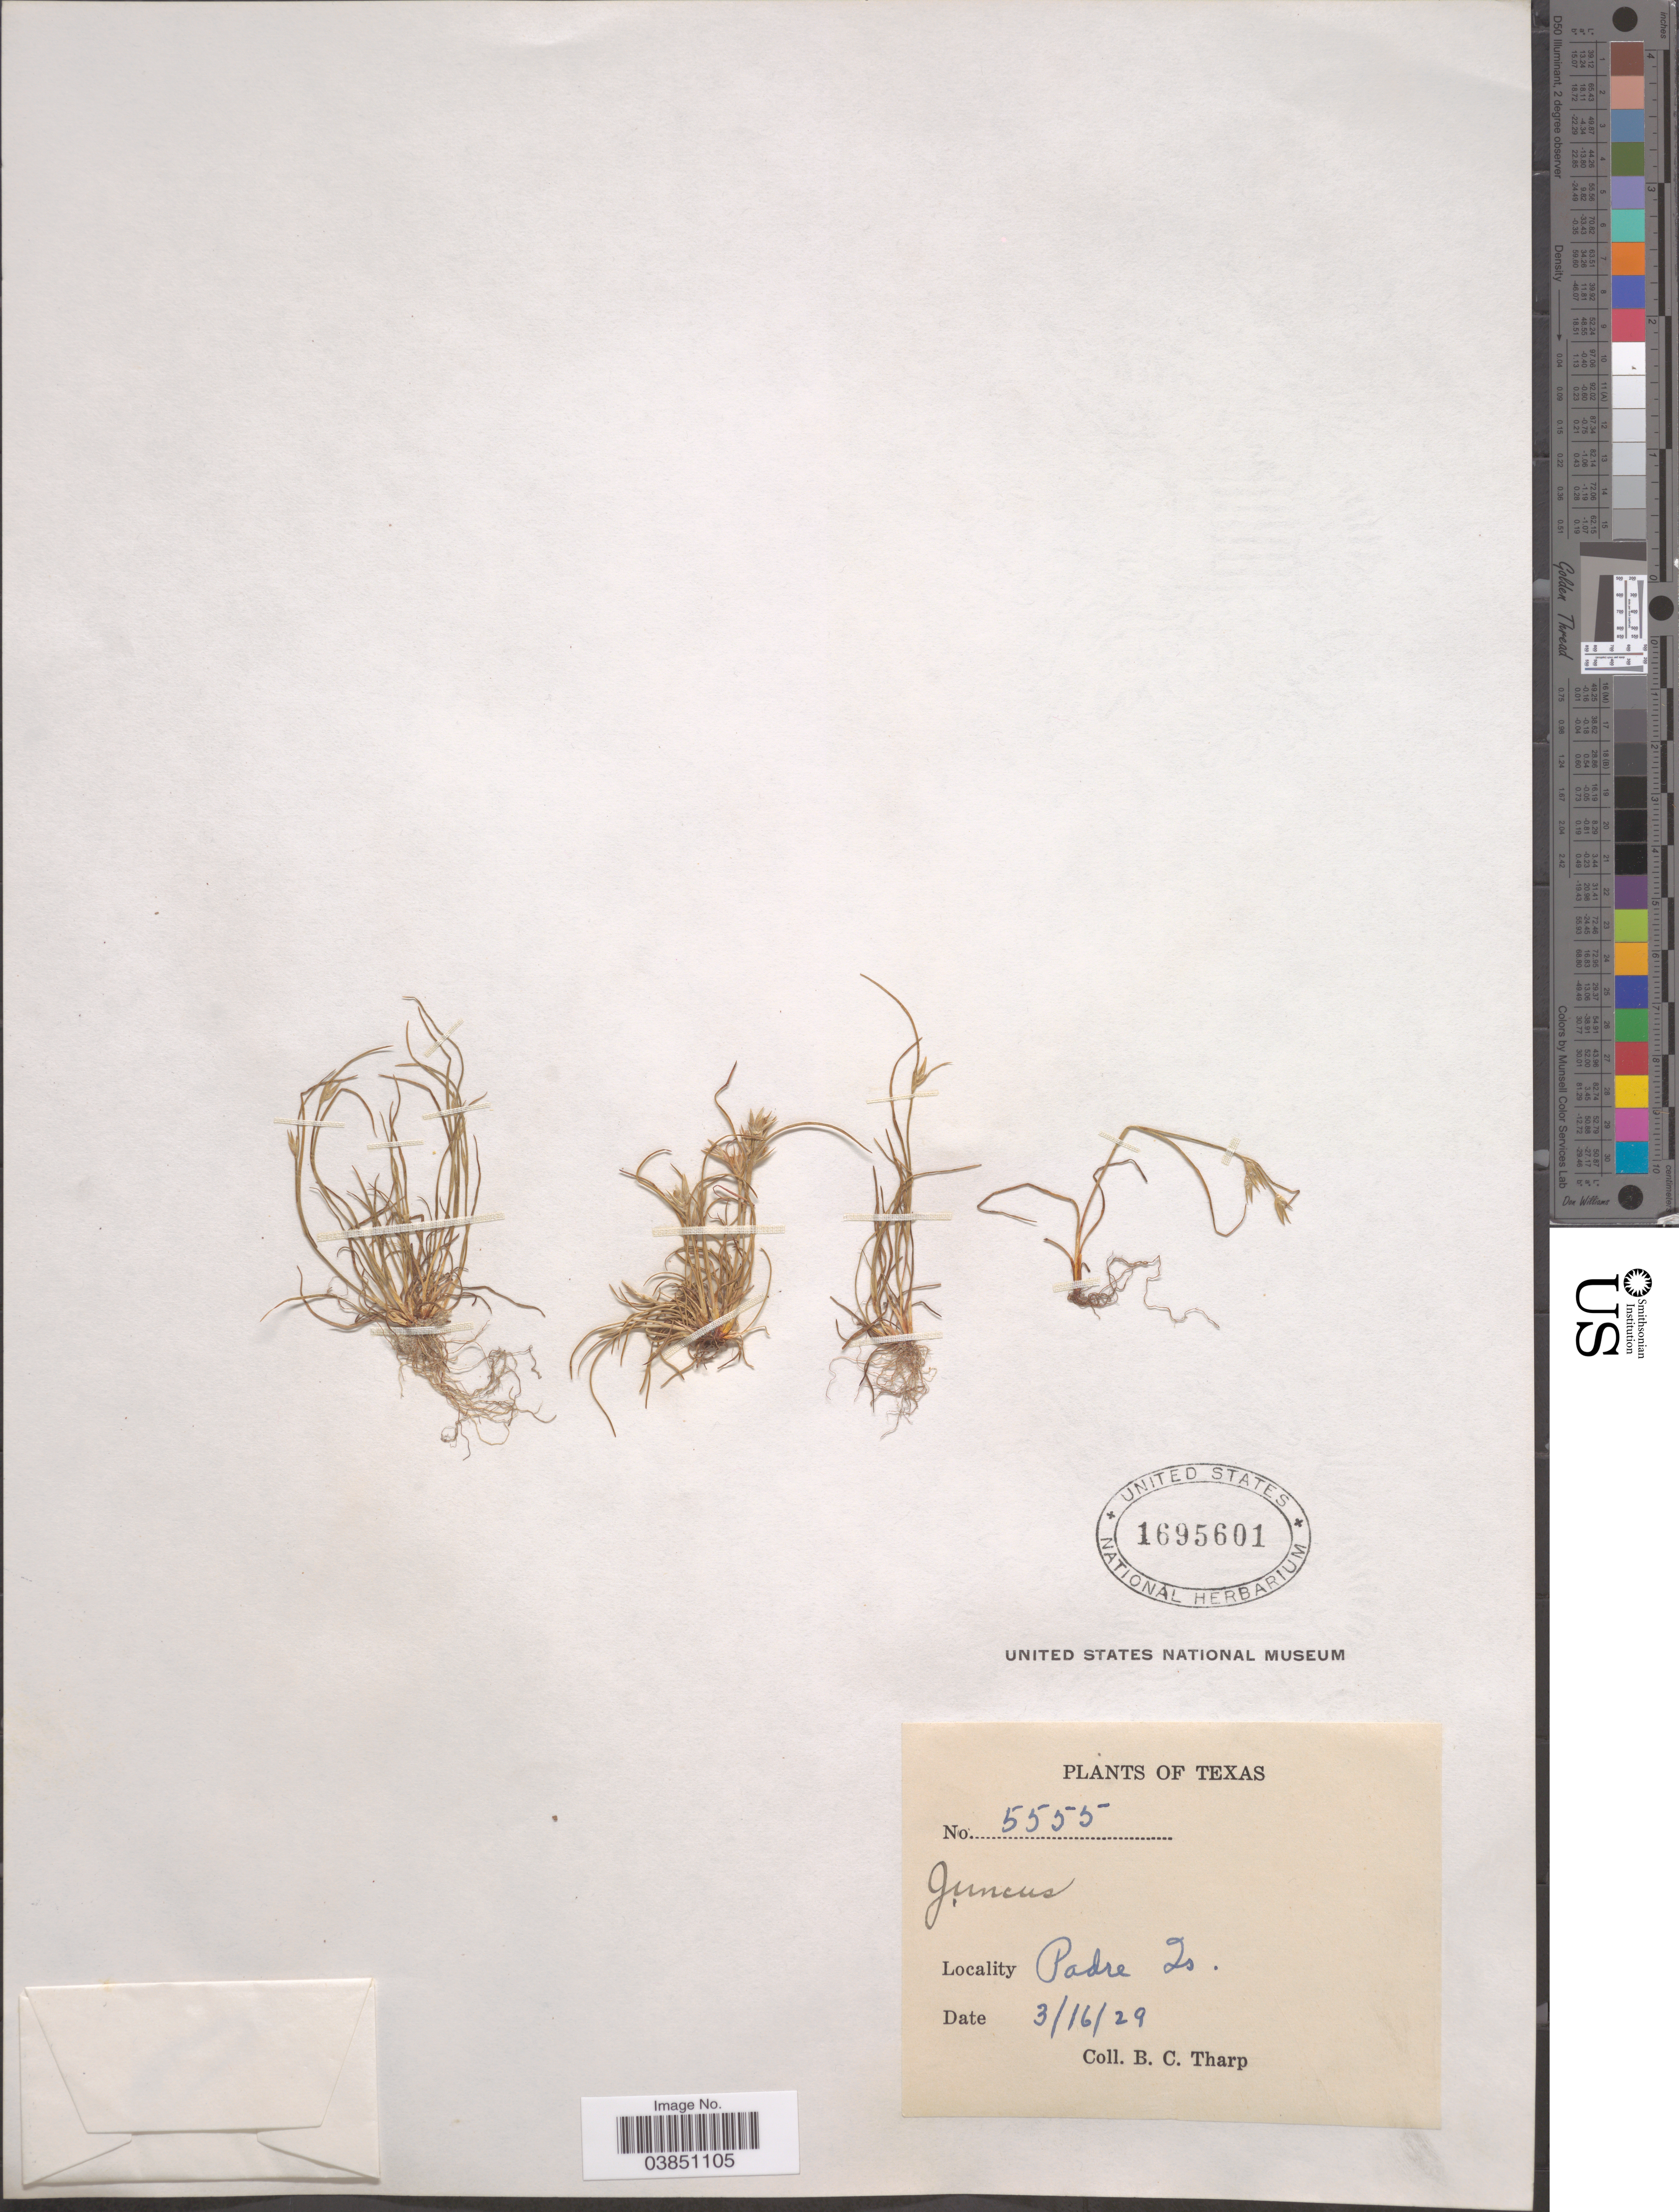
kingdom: Plantae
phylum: Tracheophyta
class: Liliopsida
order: Poales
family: Juncaceae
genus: Juncus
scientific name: Juncus bufonius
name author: L.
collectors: B. C. Tharp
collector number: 5555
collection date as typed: Transcribed d/m/y: 16/3/29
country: United States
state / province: Texas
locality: Padre Is.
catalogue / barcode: US 1695601